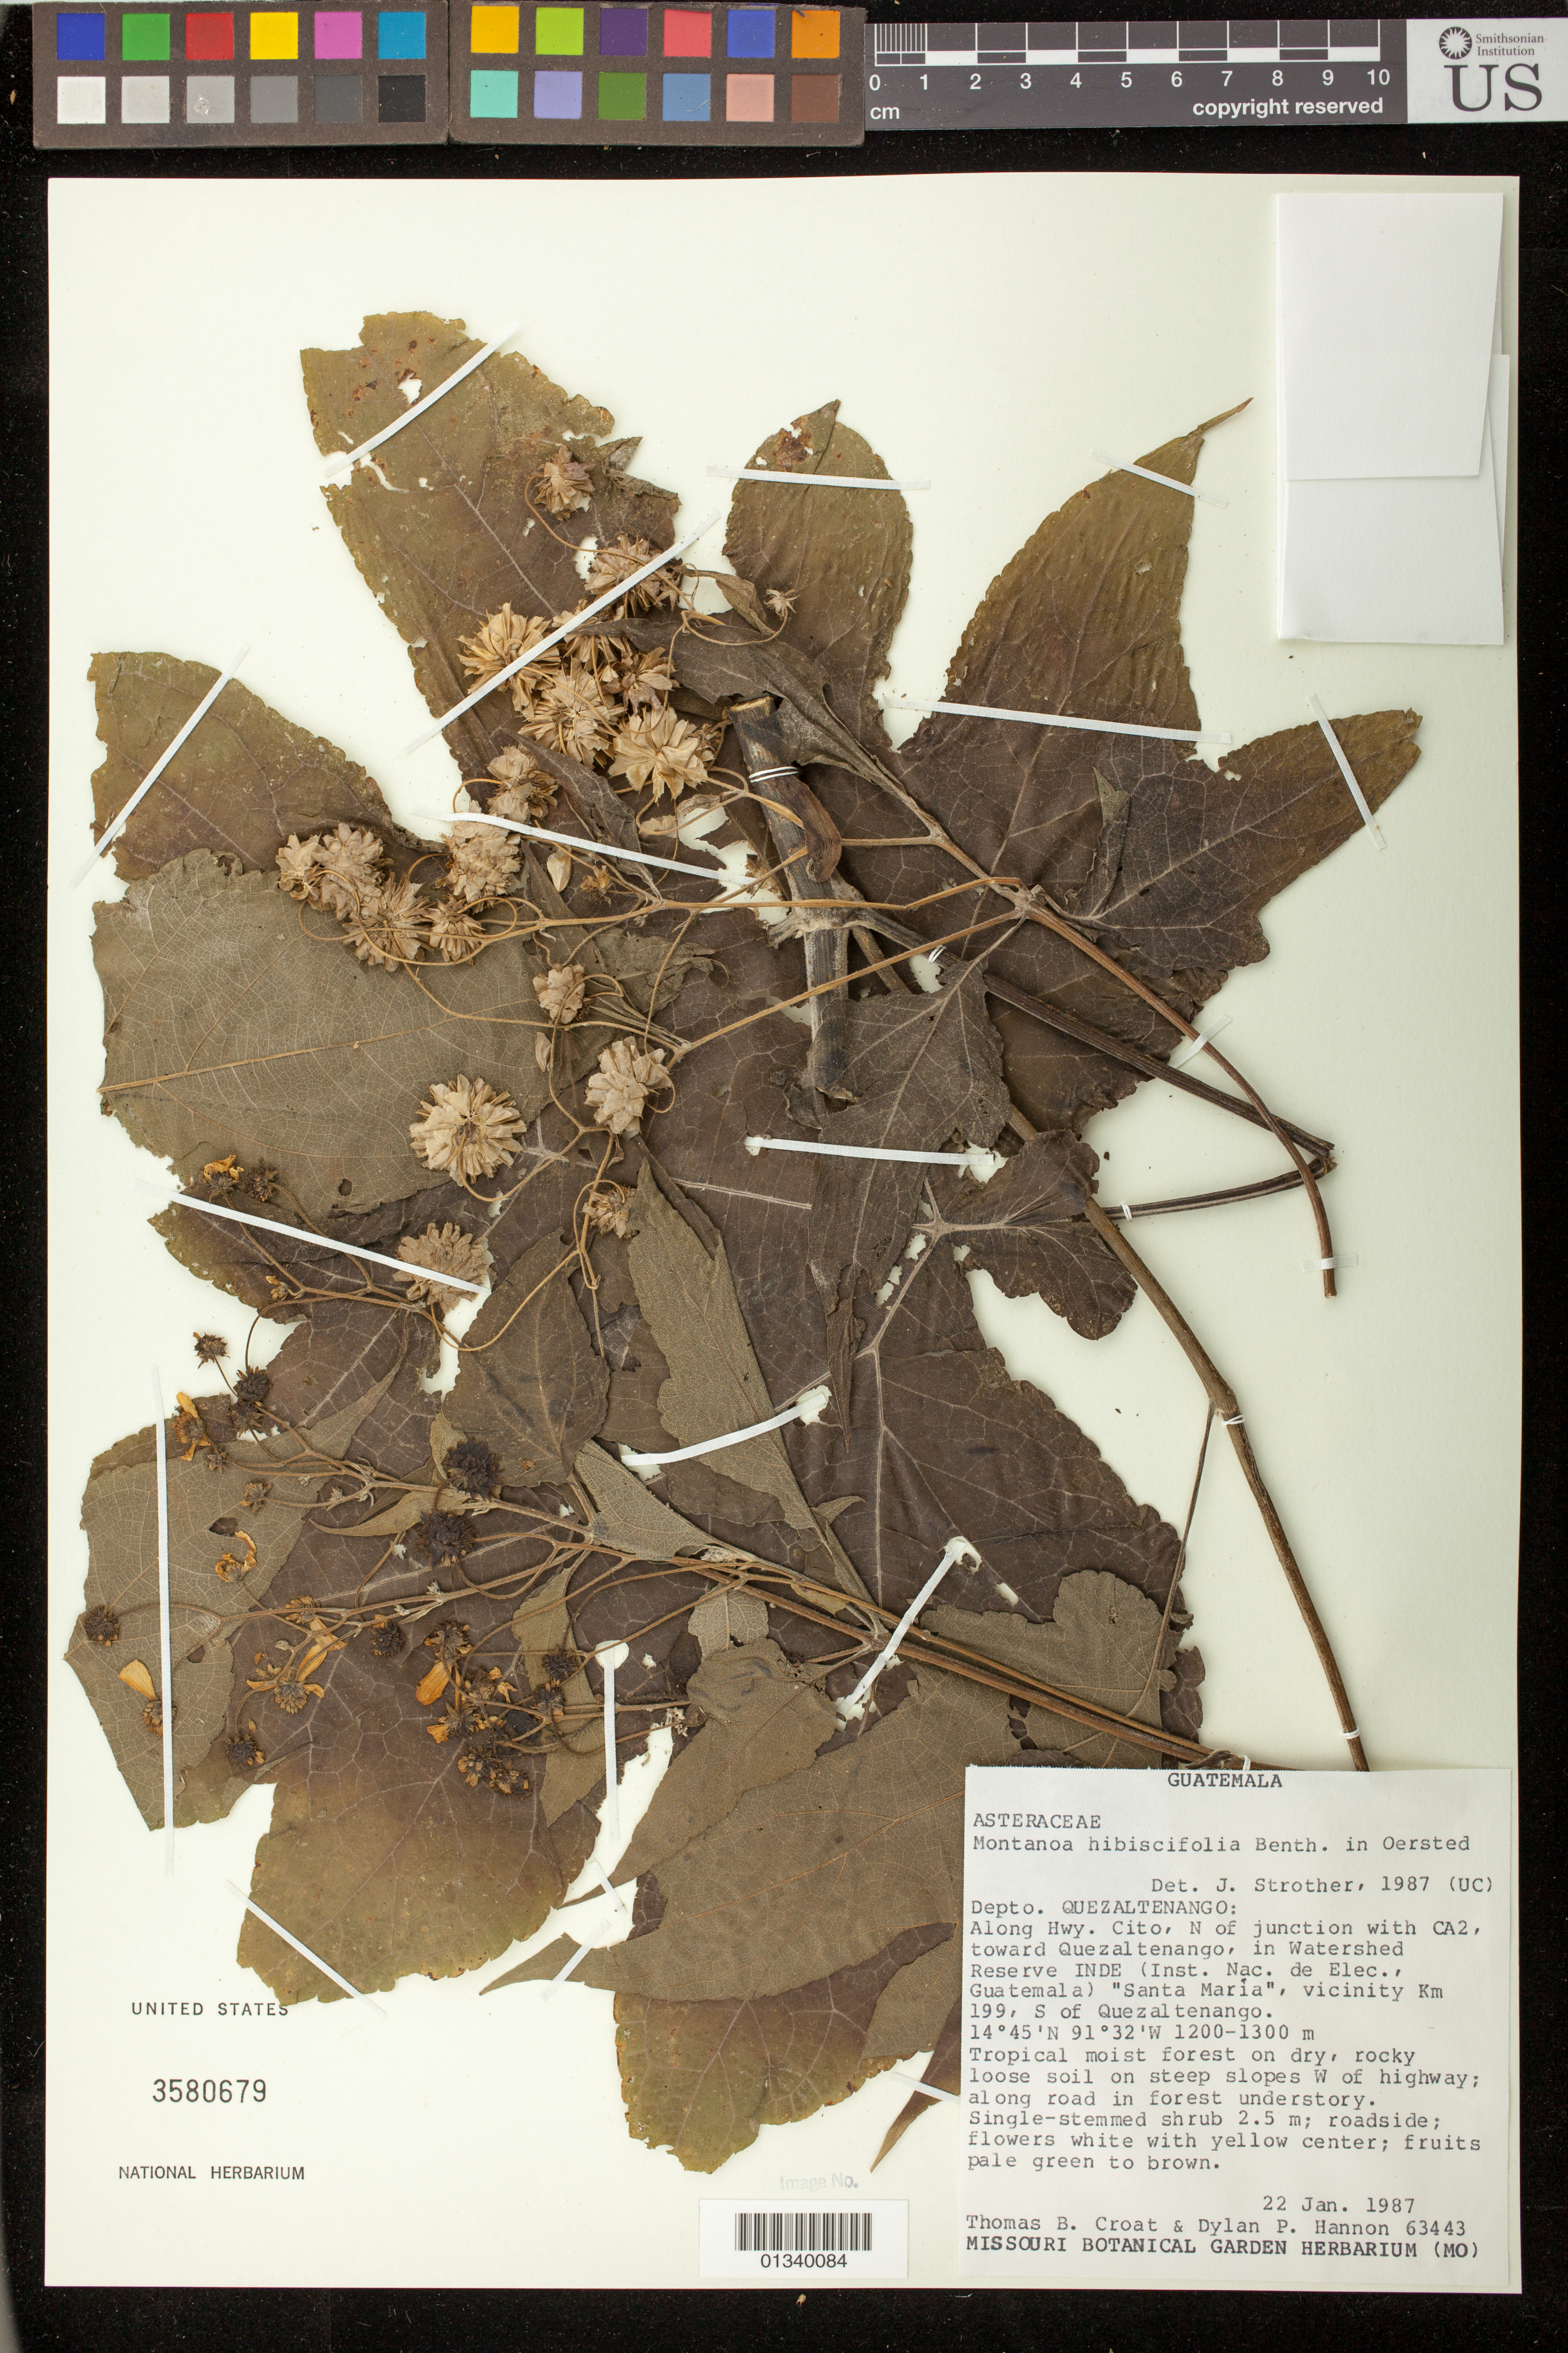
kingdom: Plantae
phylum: Tracheophyta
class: Magnoliopsida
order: Asterales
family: Asteraceae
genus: Montanoa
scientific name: Montanoa hibiscifolia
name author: Benth.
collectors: T. B. Croat & D. Hannon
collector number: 63443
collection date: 1987-01-22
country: Guatemala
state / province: Quetzaltenango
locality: Along Hwy. Cito, N of junction with CA2, toward Quezaltenango, in Watershed Reserve INDE (INst. Nac. de Elec., Guatemala) "Santa Maria", vicinity Km 199, S of Quezaltenango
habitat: Roadside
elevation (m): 1200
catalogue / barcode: US 3580679